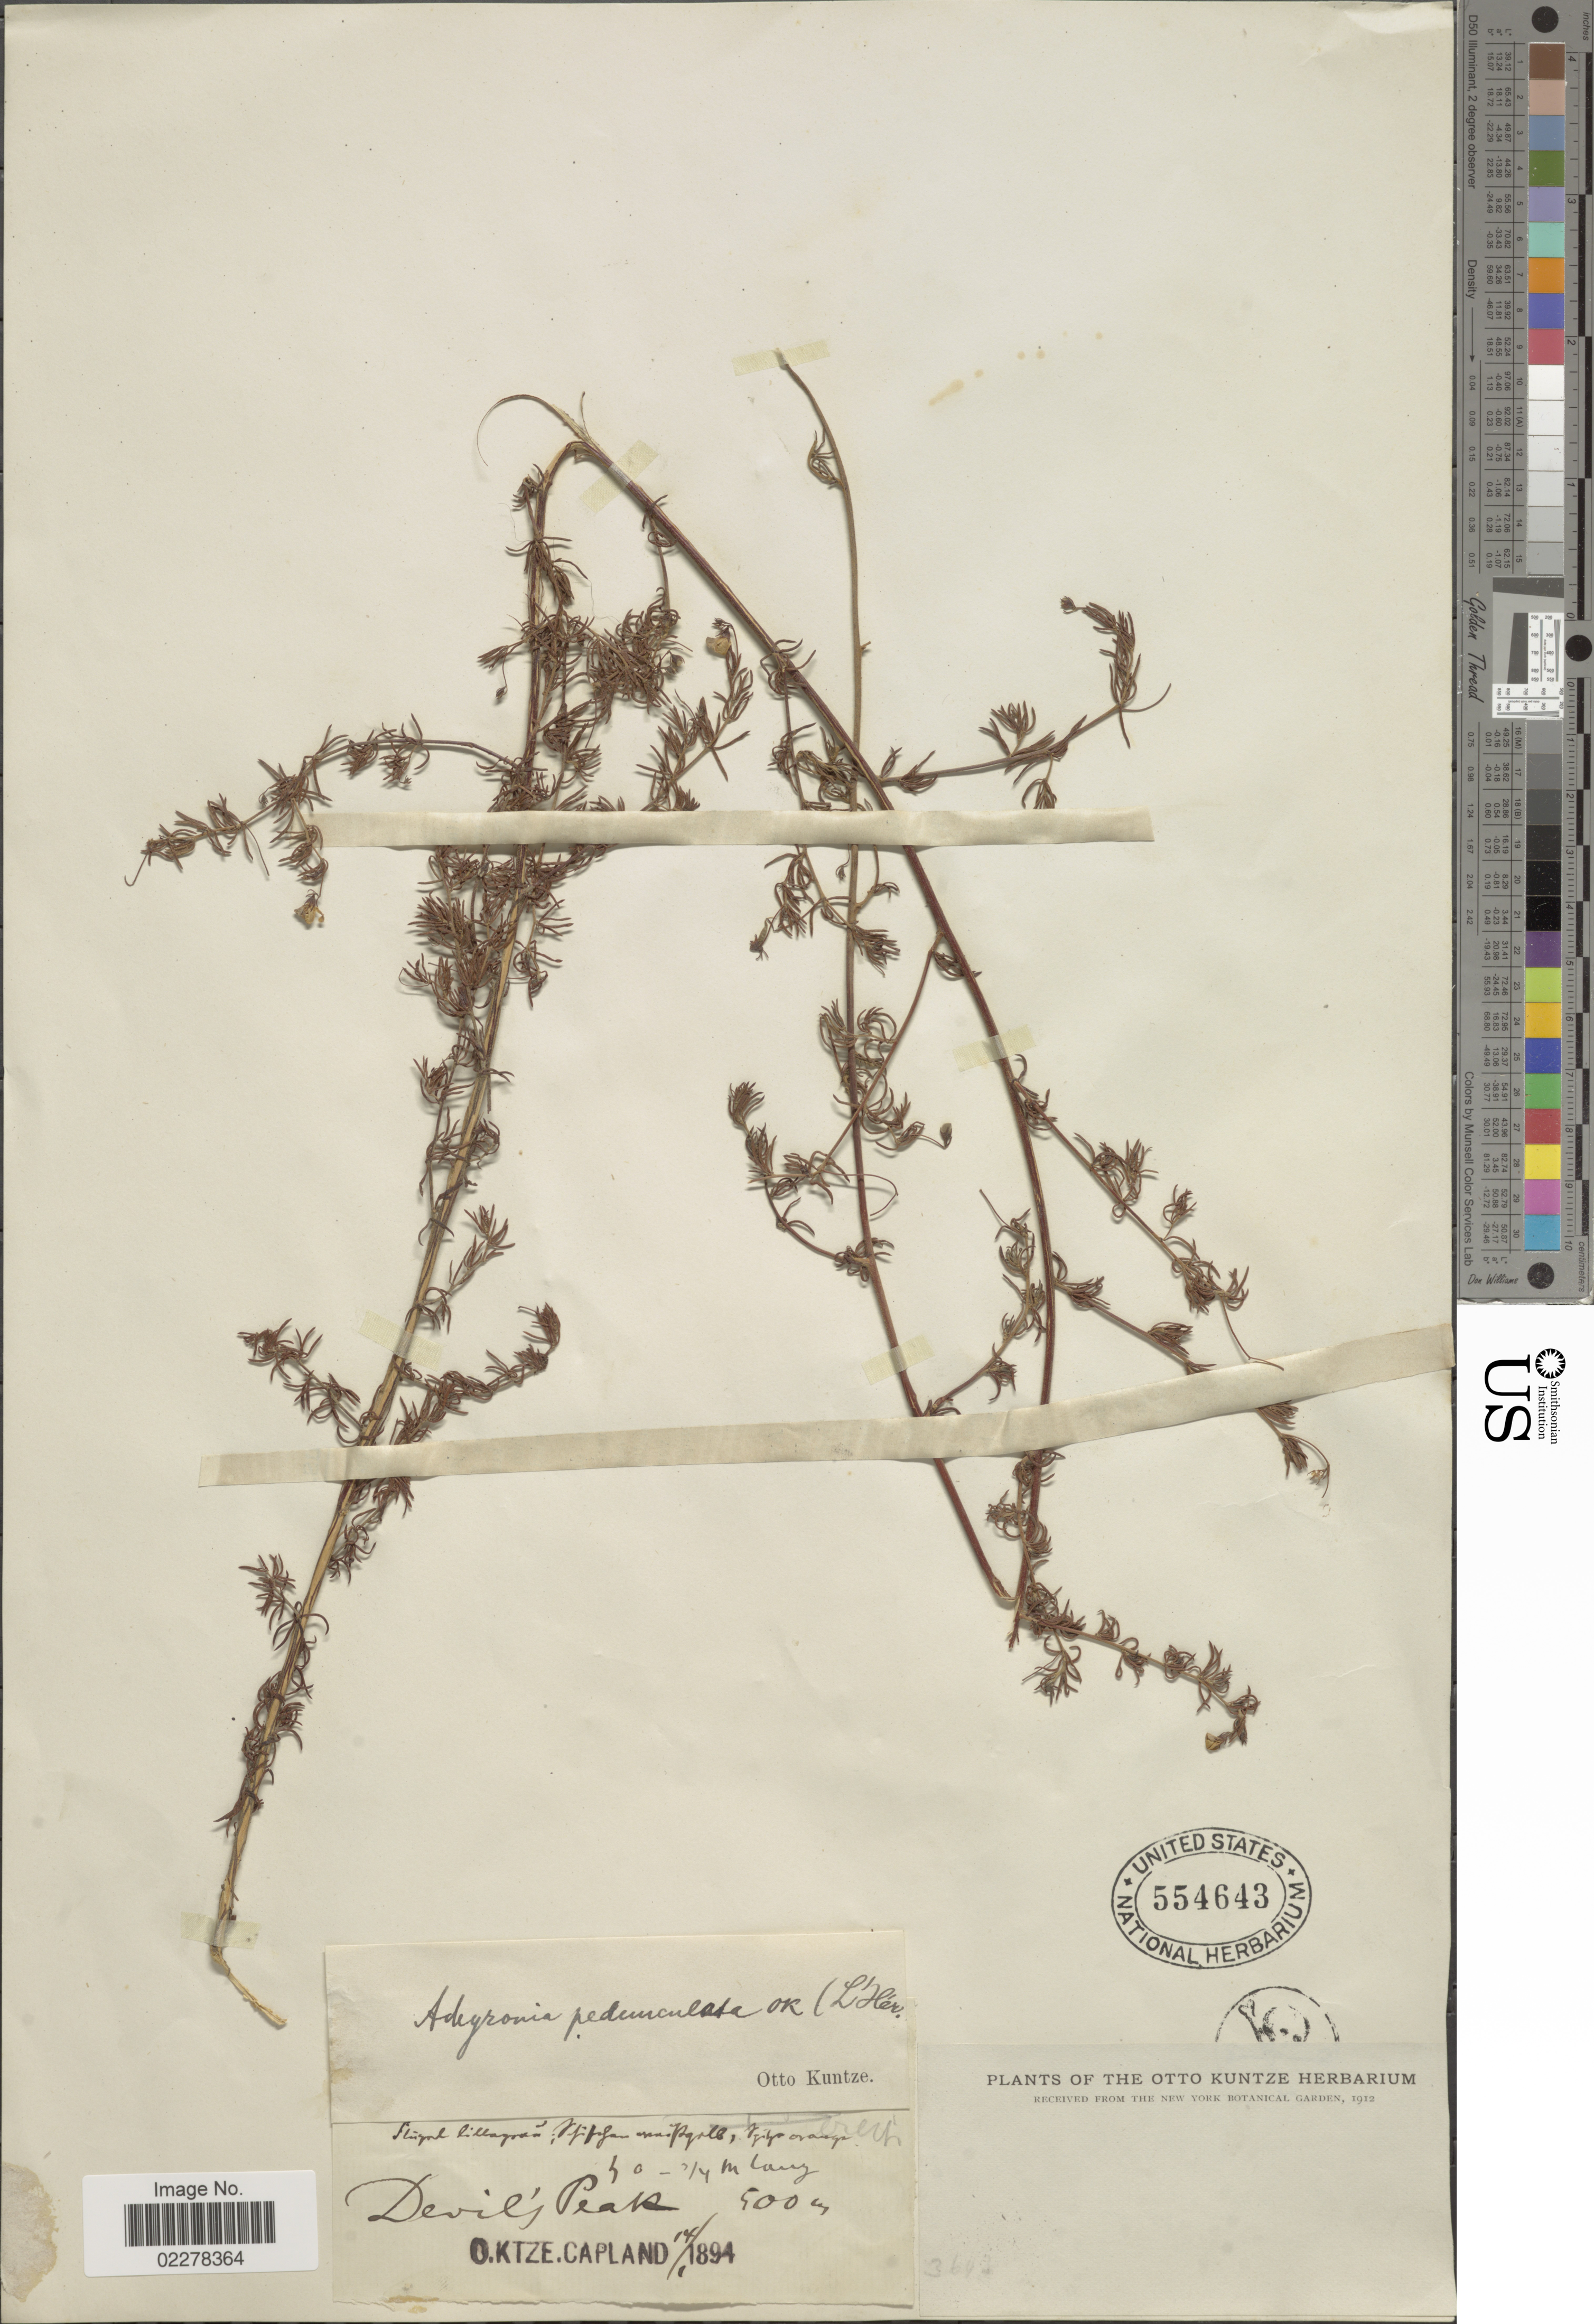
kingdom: Plantae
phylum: Tracheophyta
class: Magnoliopsida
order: Fabales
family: Fabaceae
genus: Aspalathus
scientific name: Aspalathus pedunculata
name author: Houtt.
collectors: C.E.O. Kuntze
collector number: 5004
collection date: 1894-01-14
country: South Africa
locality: Capland. Devils Peak.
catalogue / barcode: US 554643